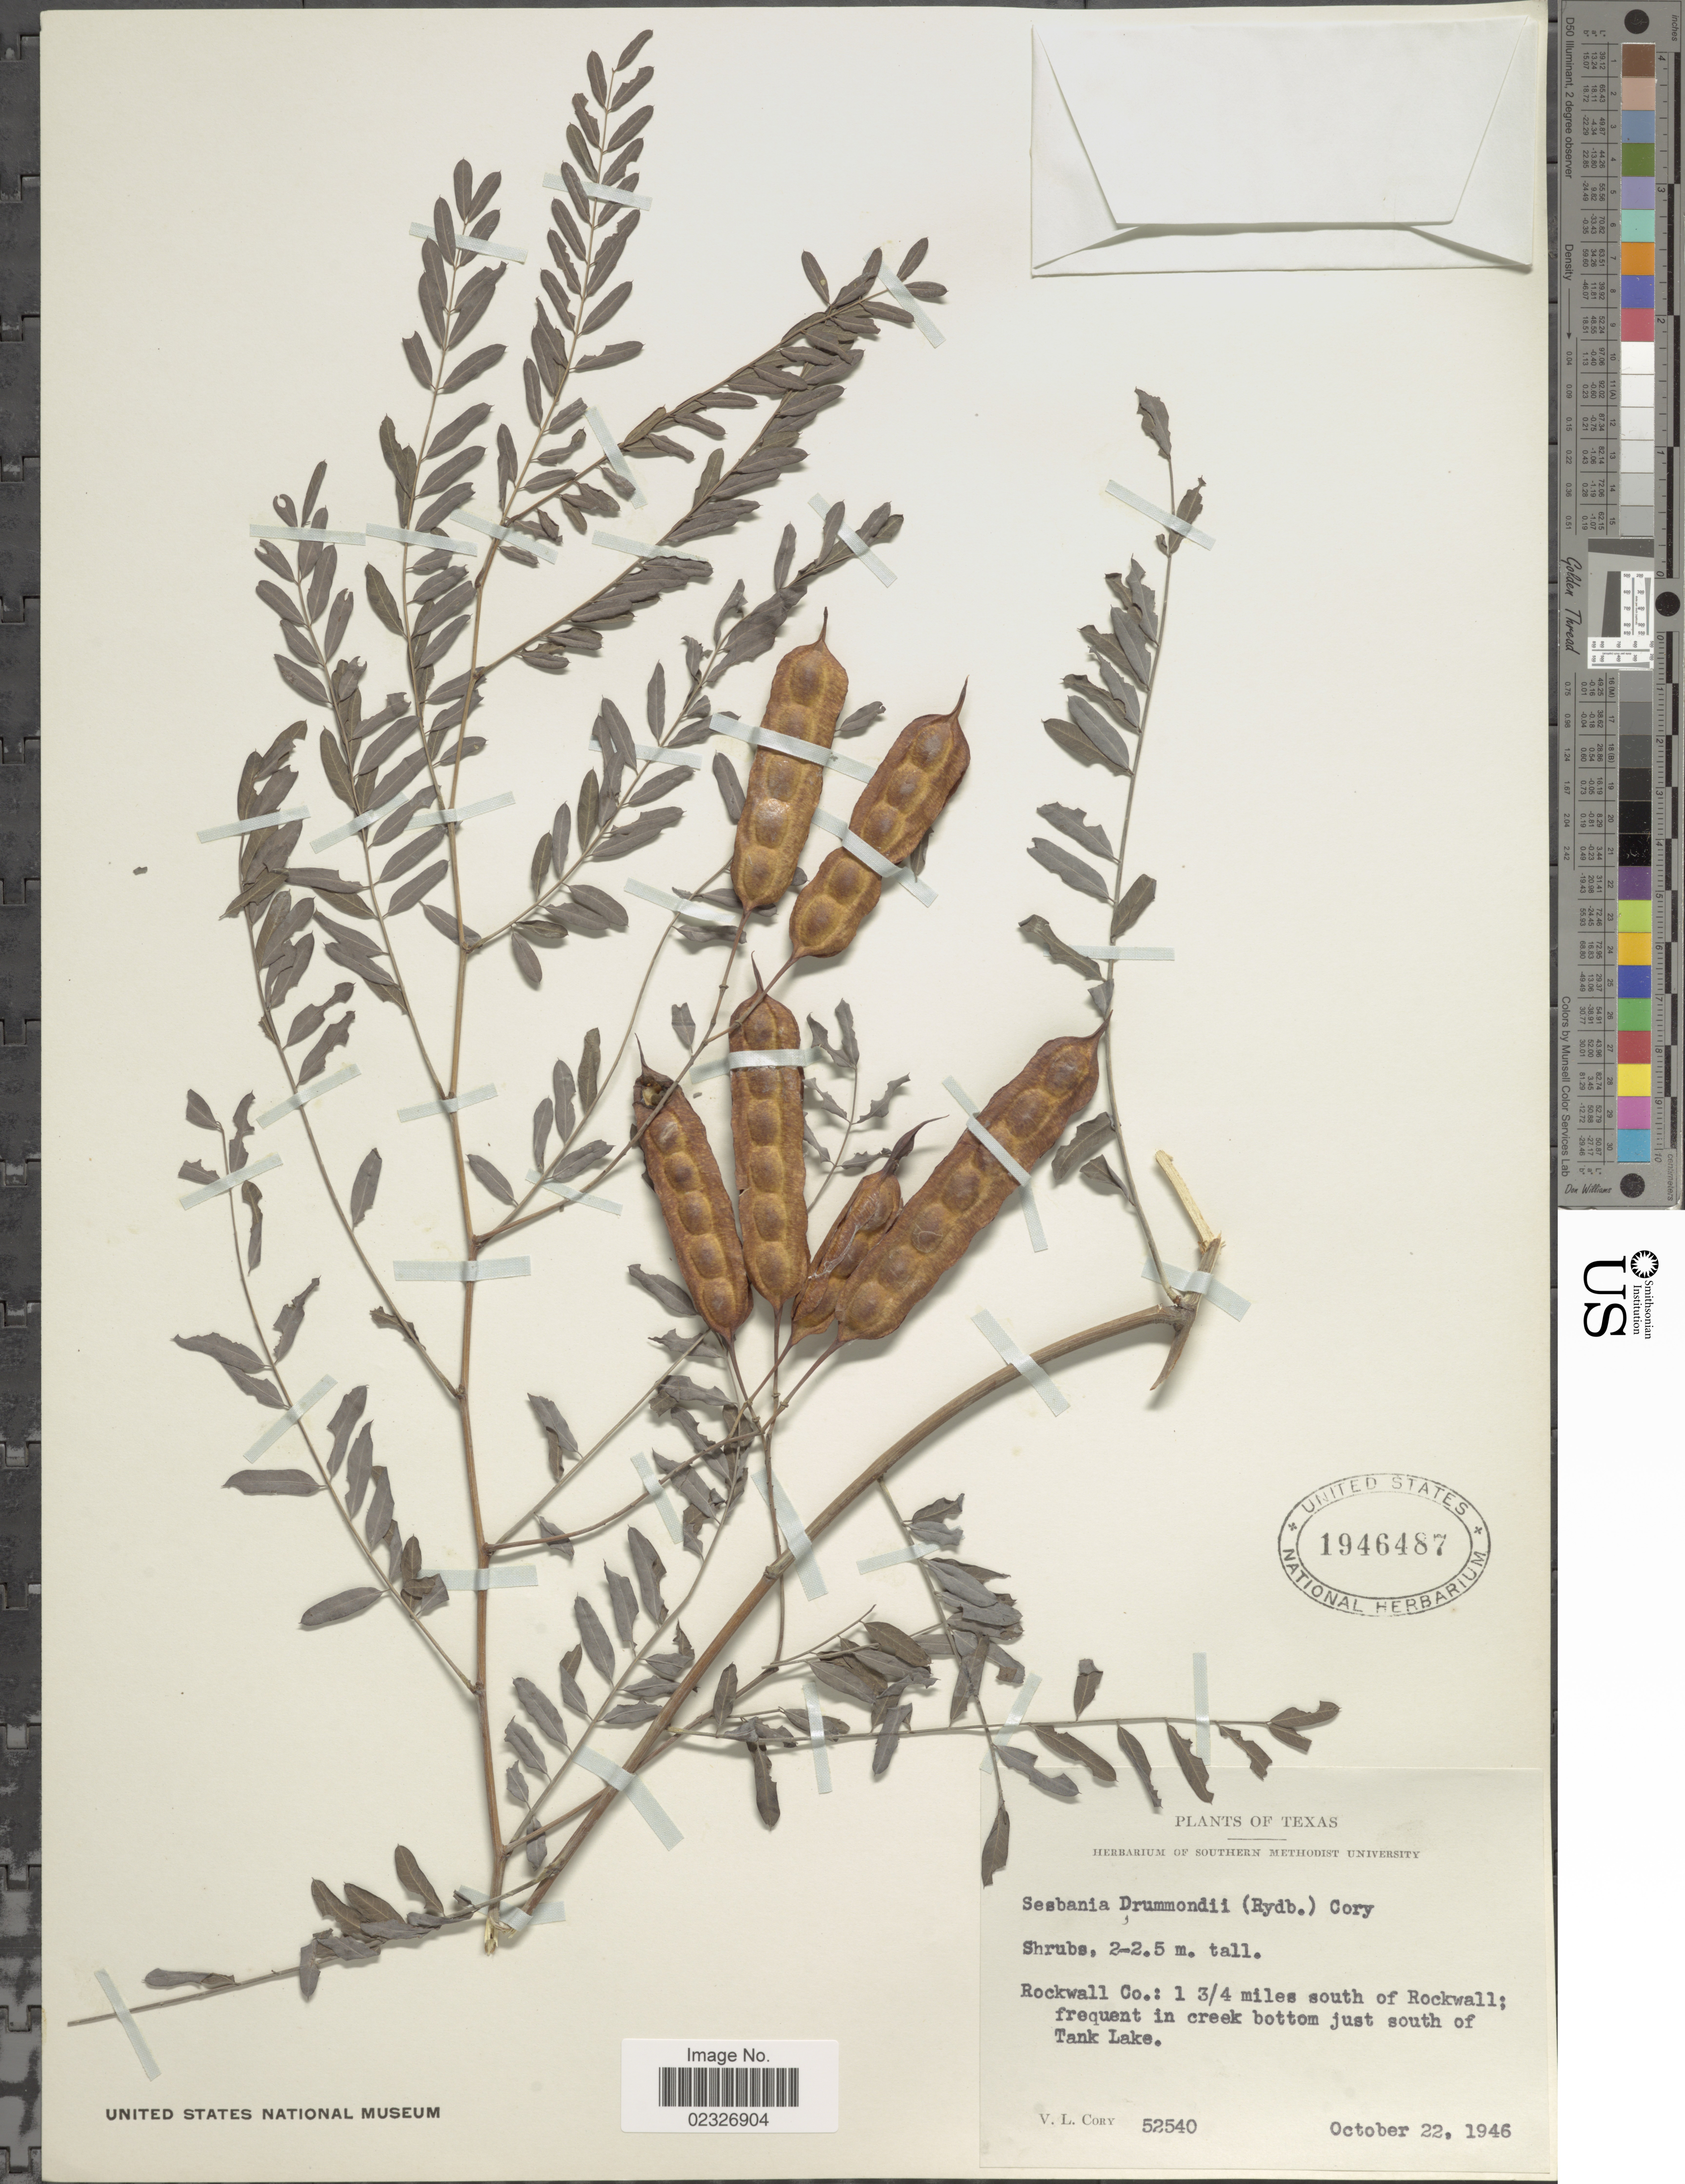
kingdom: Plantae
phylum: Tracheophyta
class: Magnoliopsida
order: Fabales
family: Fabaceae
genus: Sesbania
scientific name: Sesbania drummondii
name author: (Rydb.) Cory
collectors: V. Cory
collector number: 52540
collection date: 1946-10-22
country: United States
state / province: Texas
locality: Rockwall Co.: 1 3/4 miles south of Rockwall, frequent in creek bottom just south of Tank Lake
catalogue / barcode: US 1946487